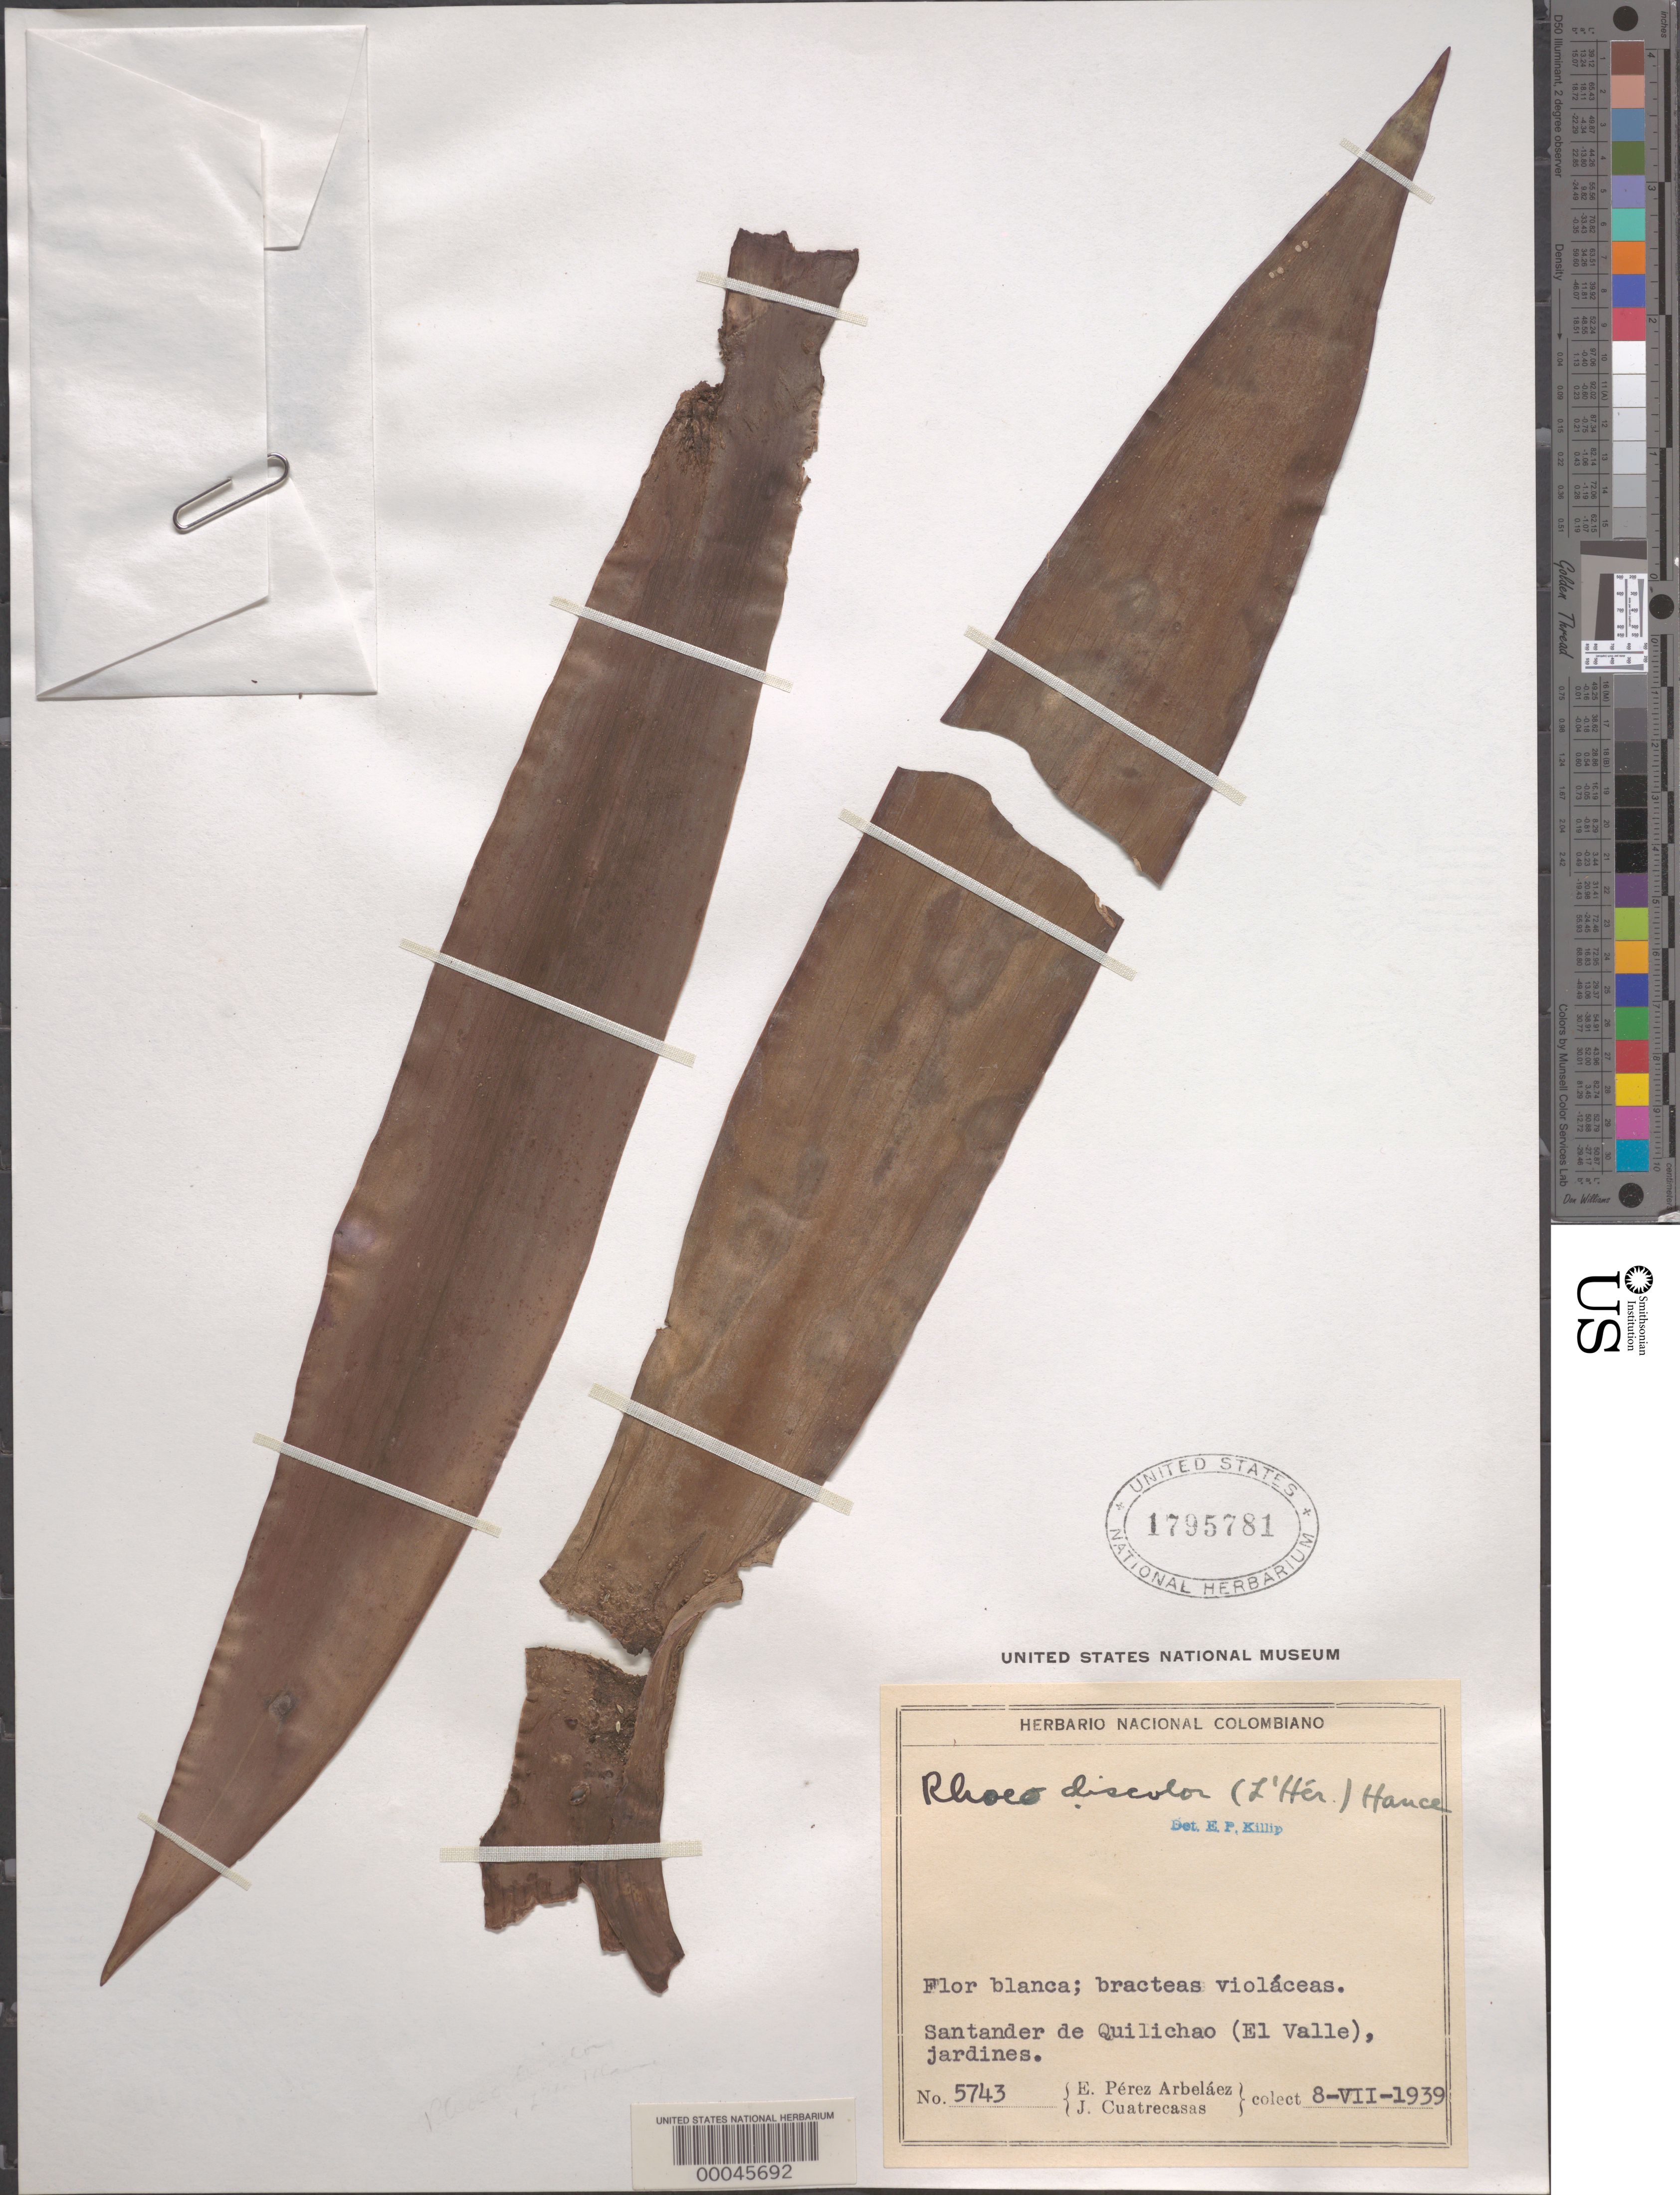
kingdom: Plantae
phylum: Tracheophyta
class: Liliopsida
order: Commelinales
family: Commelinaceae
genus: Tradescantia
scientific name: Tradescantia spathacea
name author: Sw.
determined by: Strong, Mark T., (BOT), Smithsonian Institution - National Museum of Natural History (UNITED STATES)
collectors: E. Pérez Arbeláez & J. Cuatrecasas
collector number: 5743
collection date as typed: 08 Jul 1939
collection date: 1939-07-08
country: Colombia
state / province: Valle del Cauca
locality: Santander de quilichao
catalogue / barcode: US 1795781